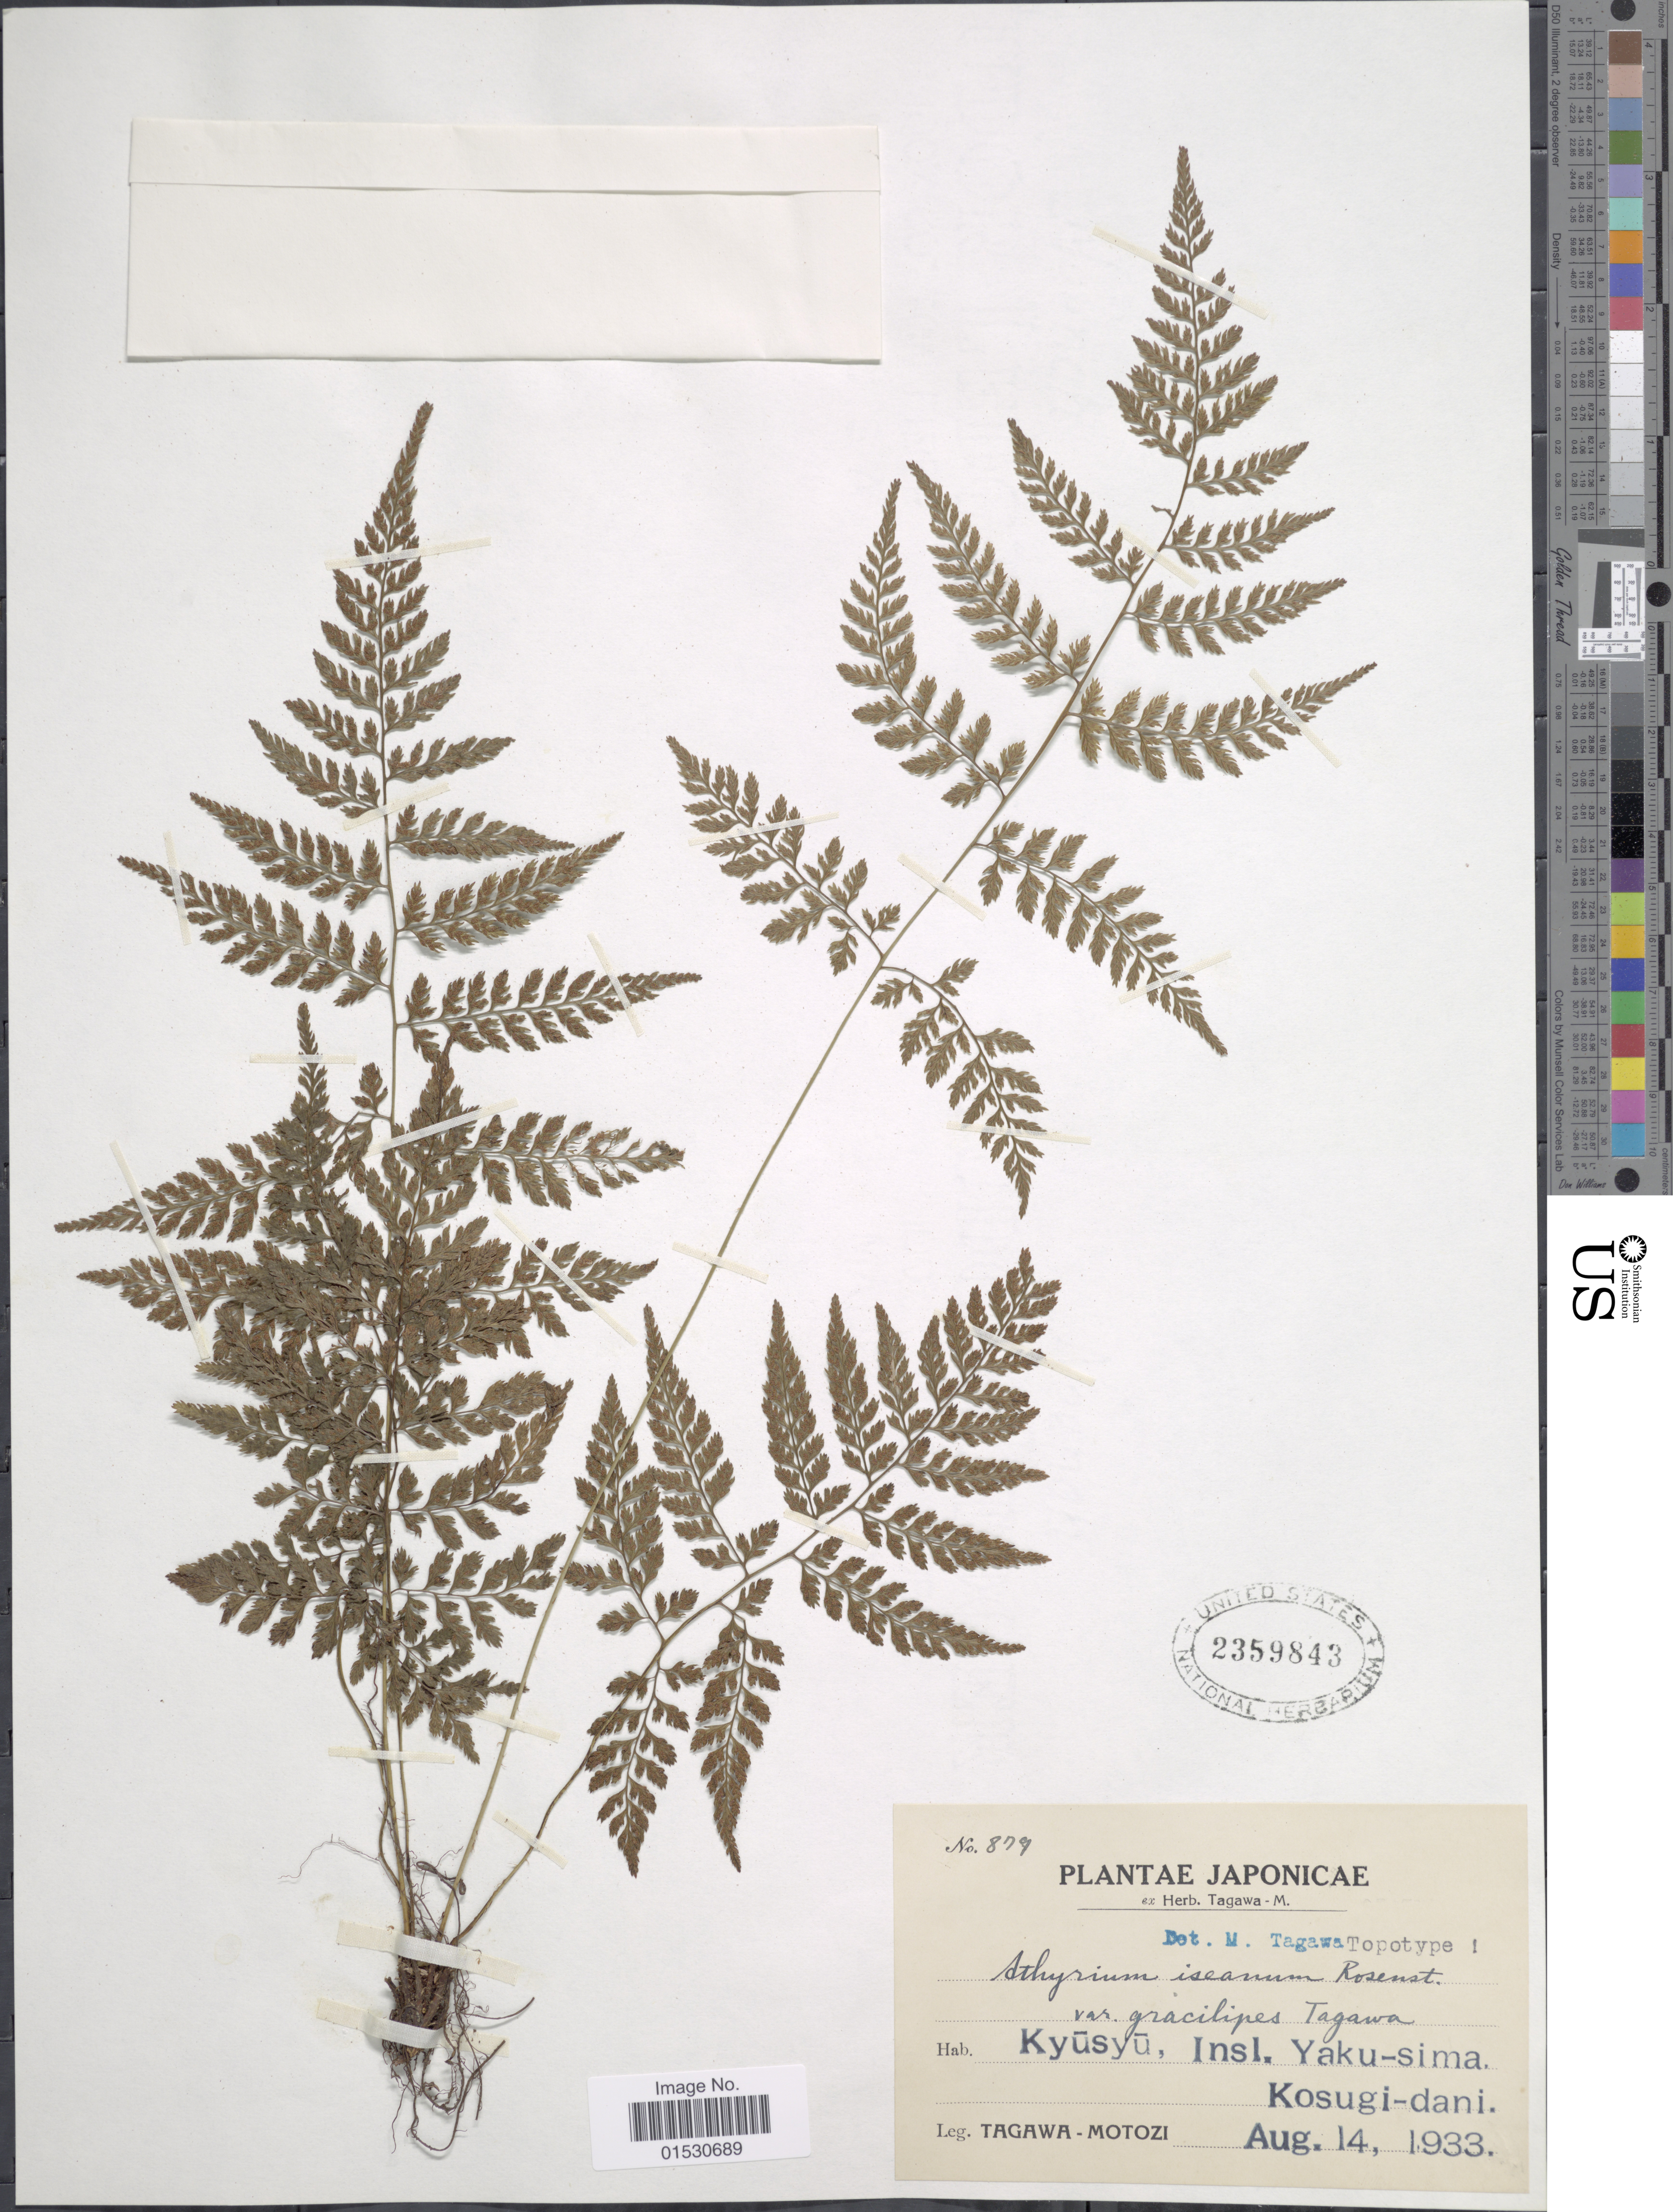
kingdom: Plantae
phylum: Tracheophyta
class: Polypodiopsida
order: Polypodiales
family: Athyriaceae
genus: Athyrium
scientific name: Athyrium iseanum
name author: Rosenst.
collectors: M. Tagawa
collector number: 879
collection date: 1933-08-14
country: Japan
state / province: Kagosima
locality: Kyushu, Insl. Yaku-sima, Kosugi-dani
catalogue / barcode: US 2359843